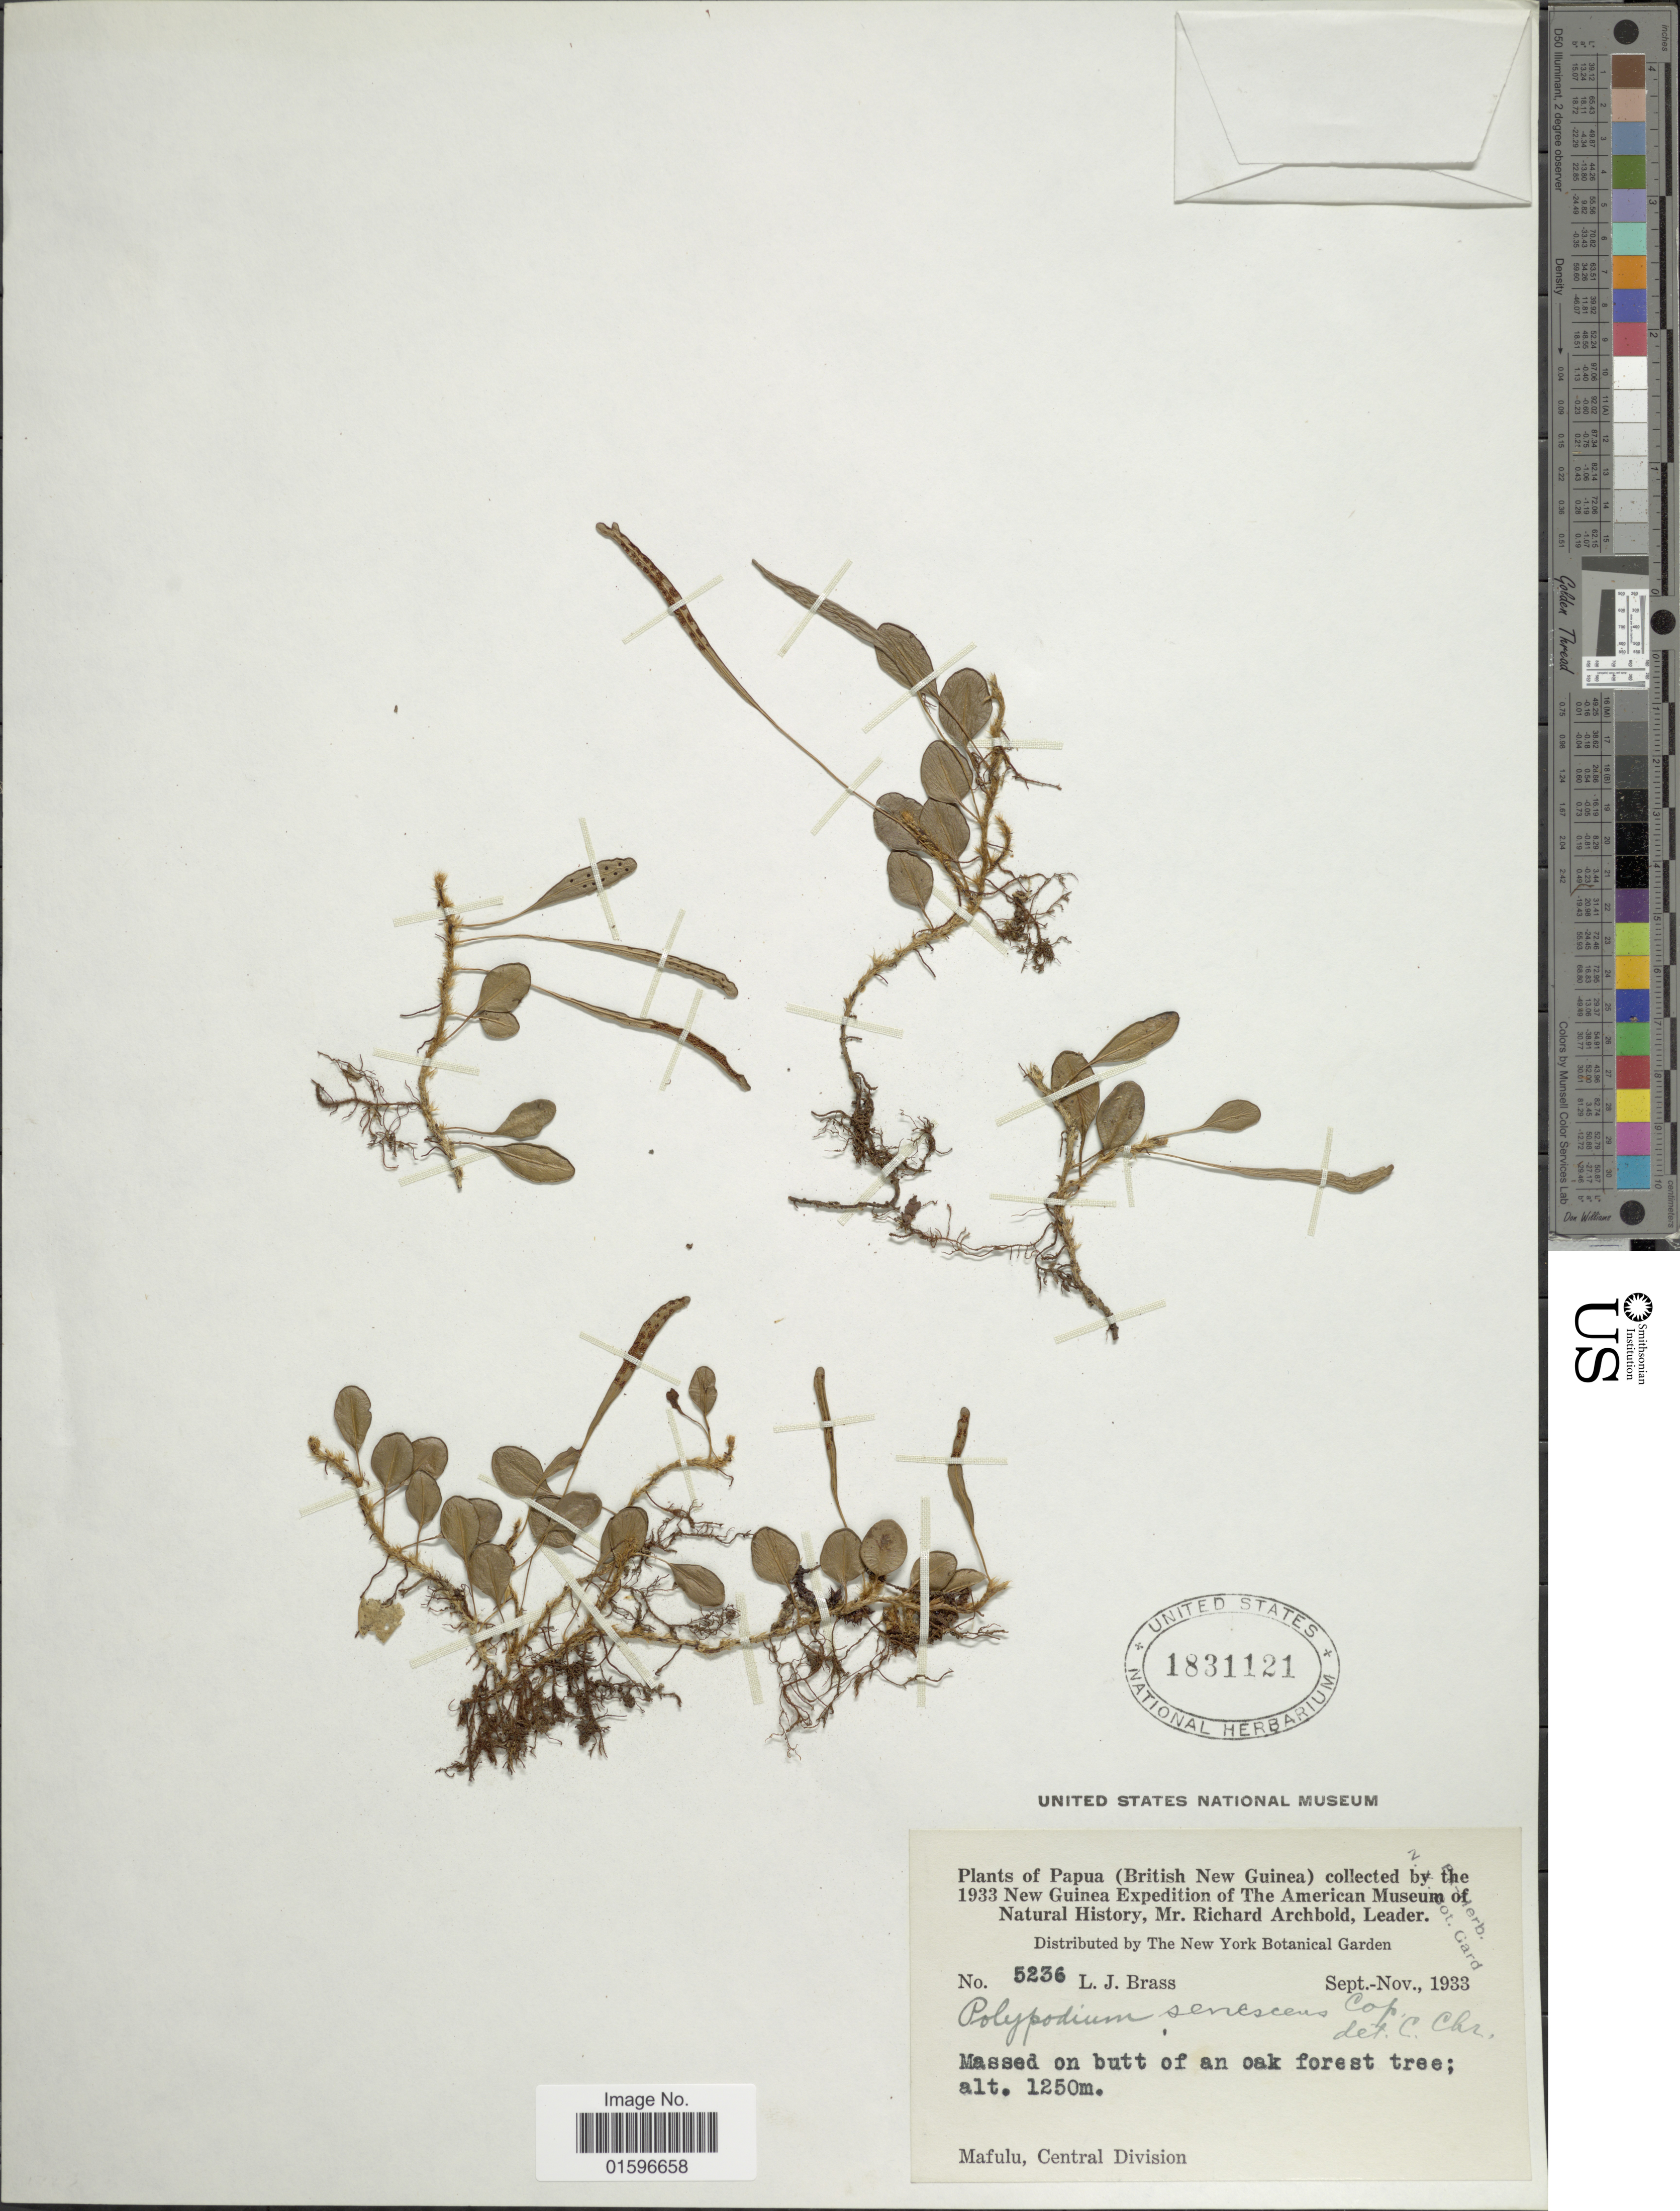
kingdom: Plantae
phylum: Tracheophyta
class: Polypodiopsida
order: Polypodiales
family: Polypodiaceae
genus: Polypodium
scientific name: Polypodium senescens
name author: Copel.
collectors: L. J. Brass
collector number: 5236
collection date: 1933-09/1933-11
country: Papua New Guinea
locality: Papua, (British New Guinea)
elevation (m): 1250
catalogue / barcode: US 1831121